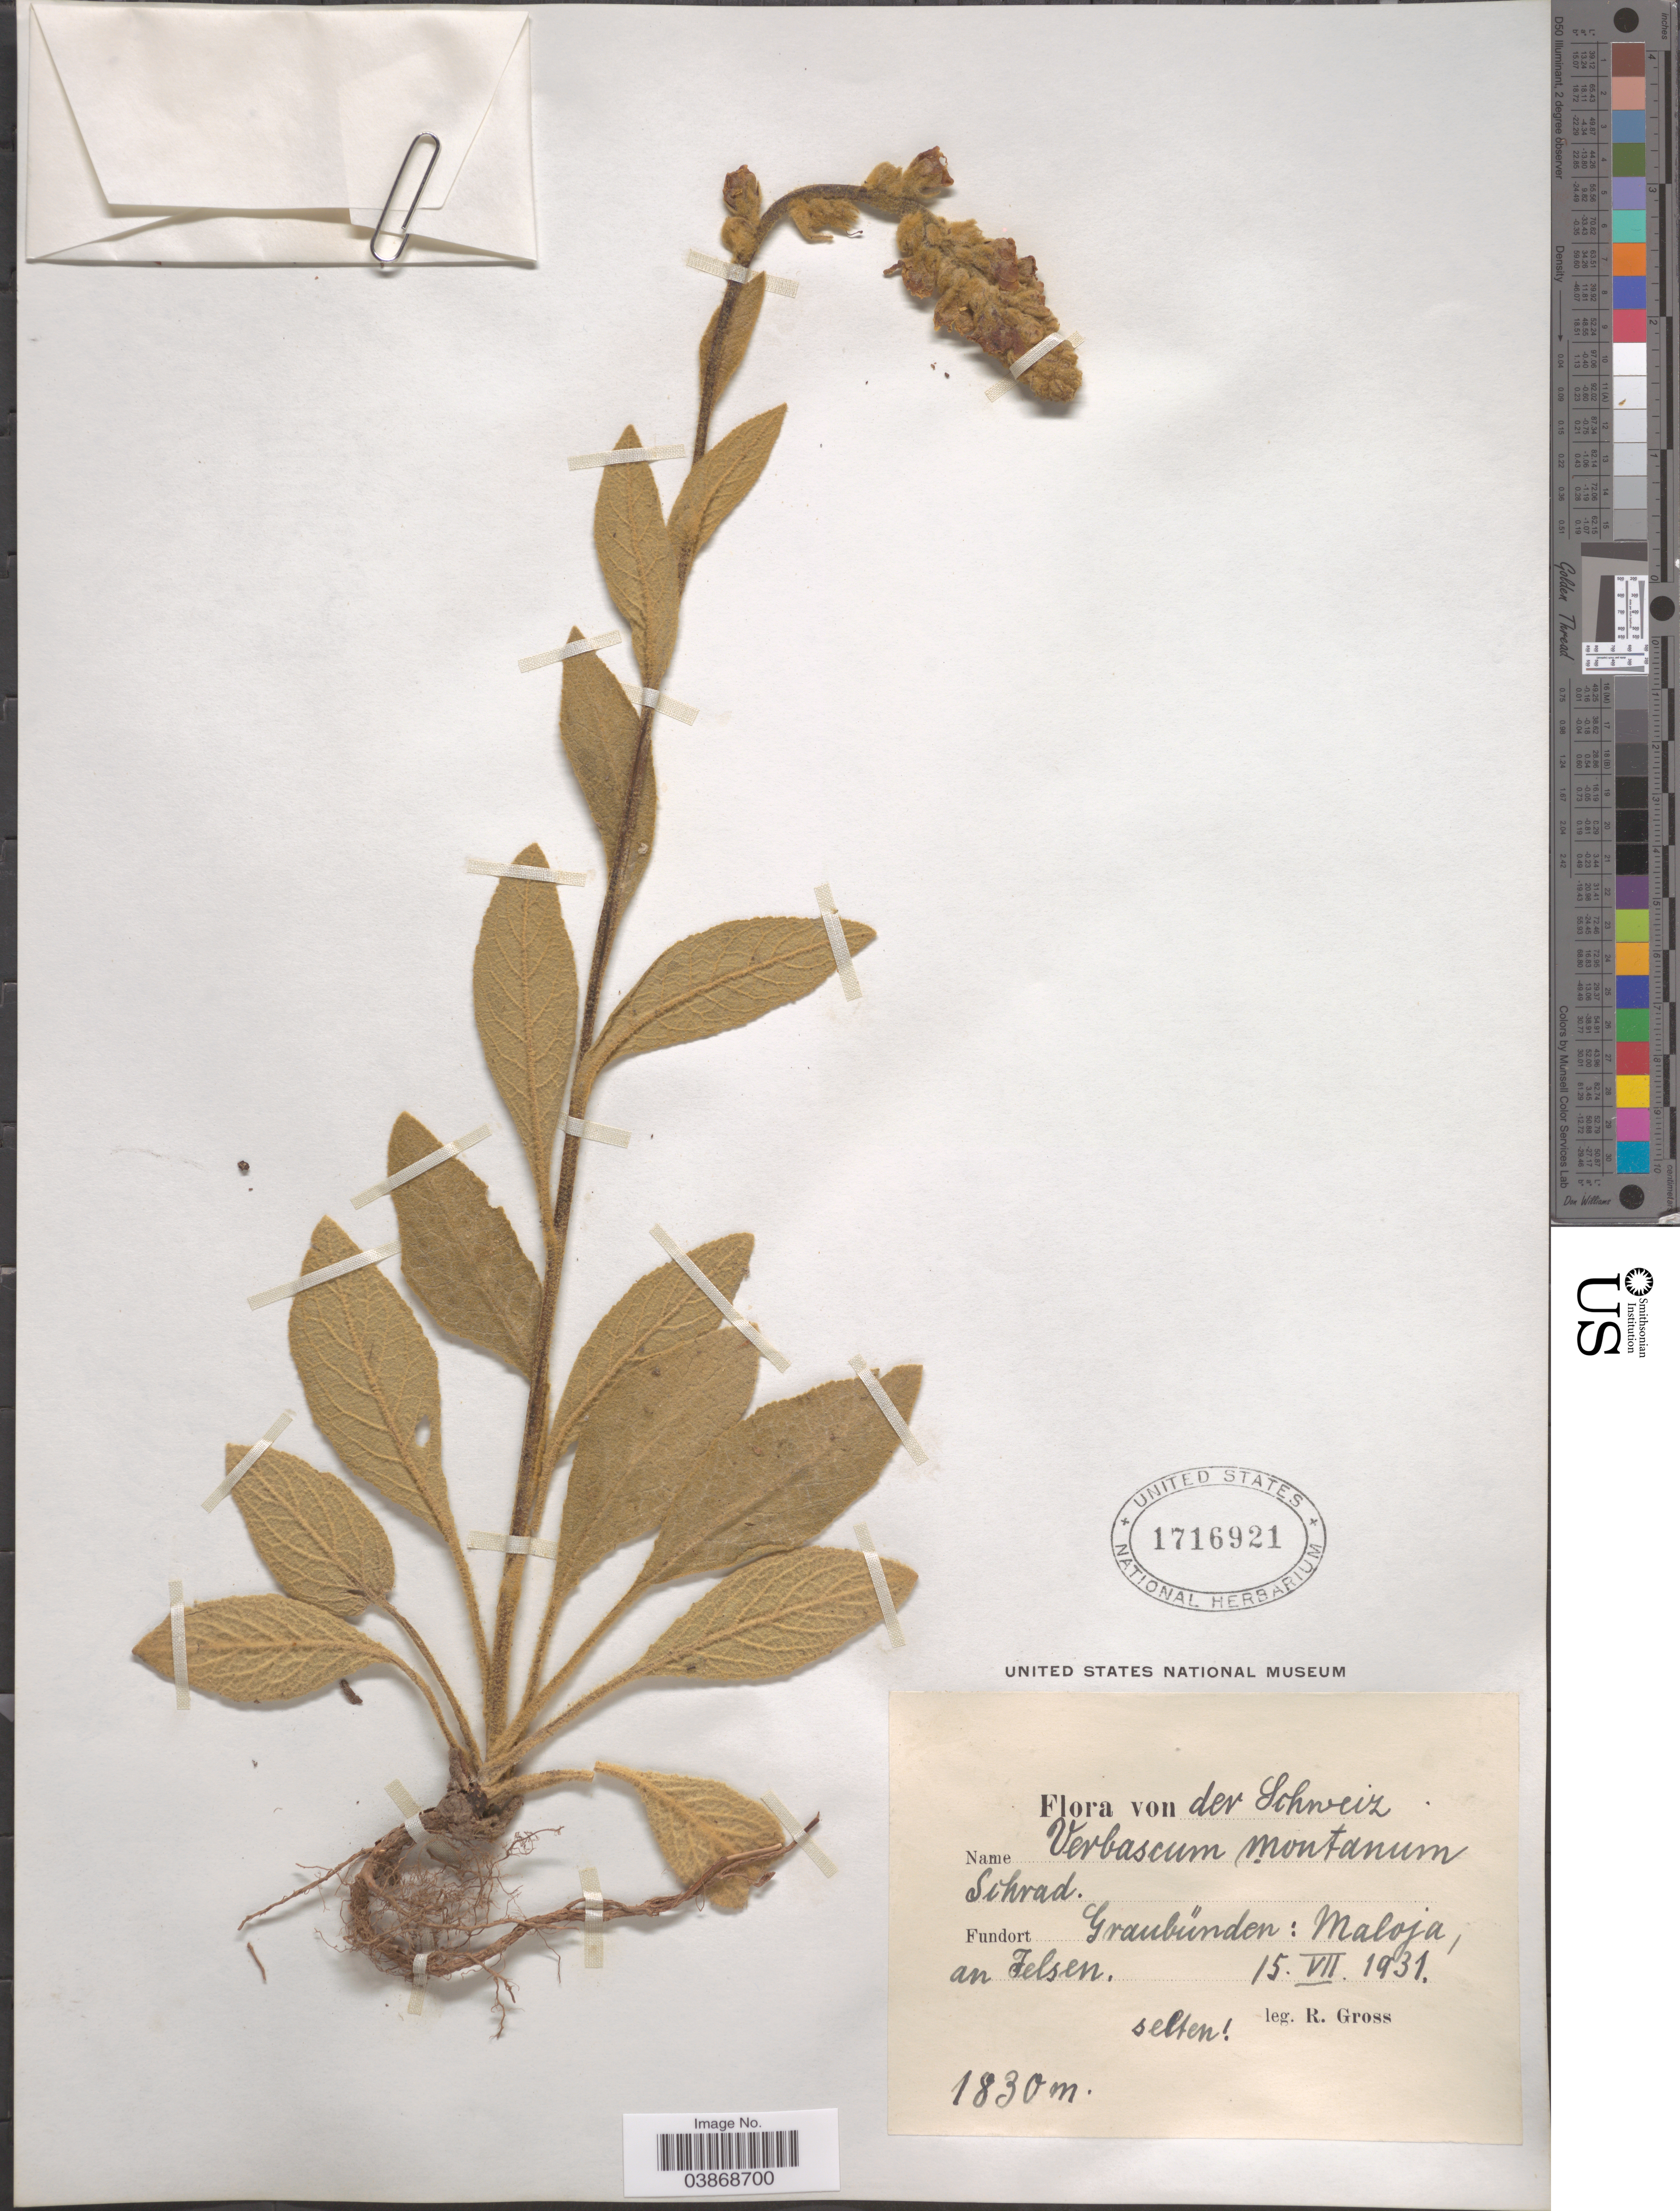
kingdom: Plantae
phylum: Tracheophyta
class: Magnoliopsida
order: Lamiales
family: Scrophulariaceae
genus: Verbascum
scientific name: Verbascum montanum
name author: Schrad.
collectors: R. Gross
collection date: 1931-07-15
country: Switzerland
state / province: Schwyz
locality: Der Schweiz. Granbünden: Maloja, an Felsen.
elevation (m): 1830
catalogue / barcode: US 1716921